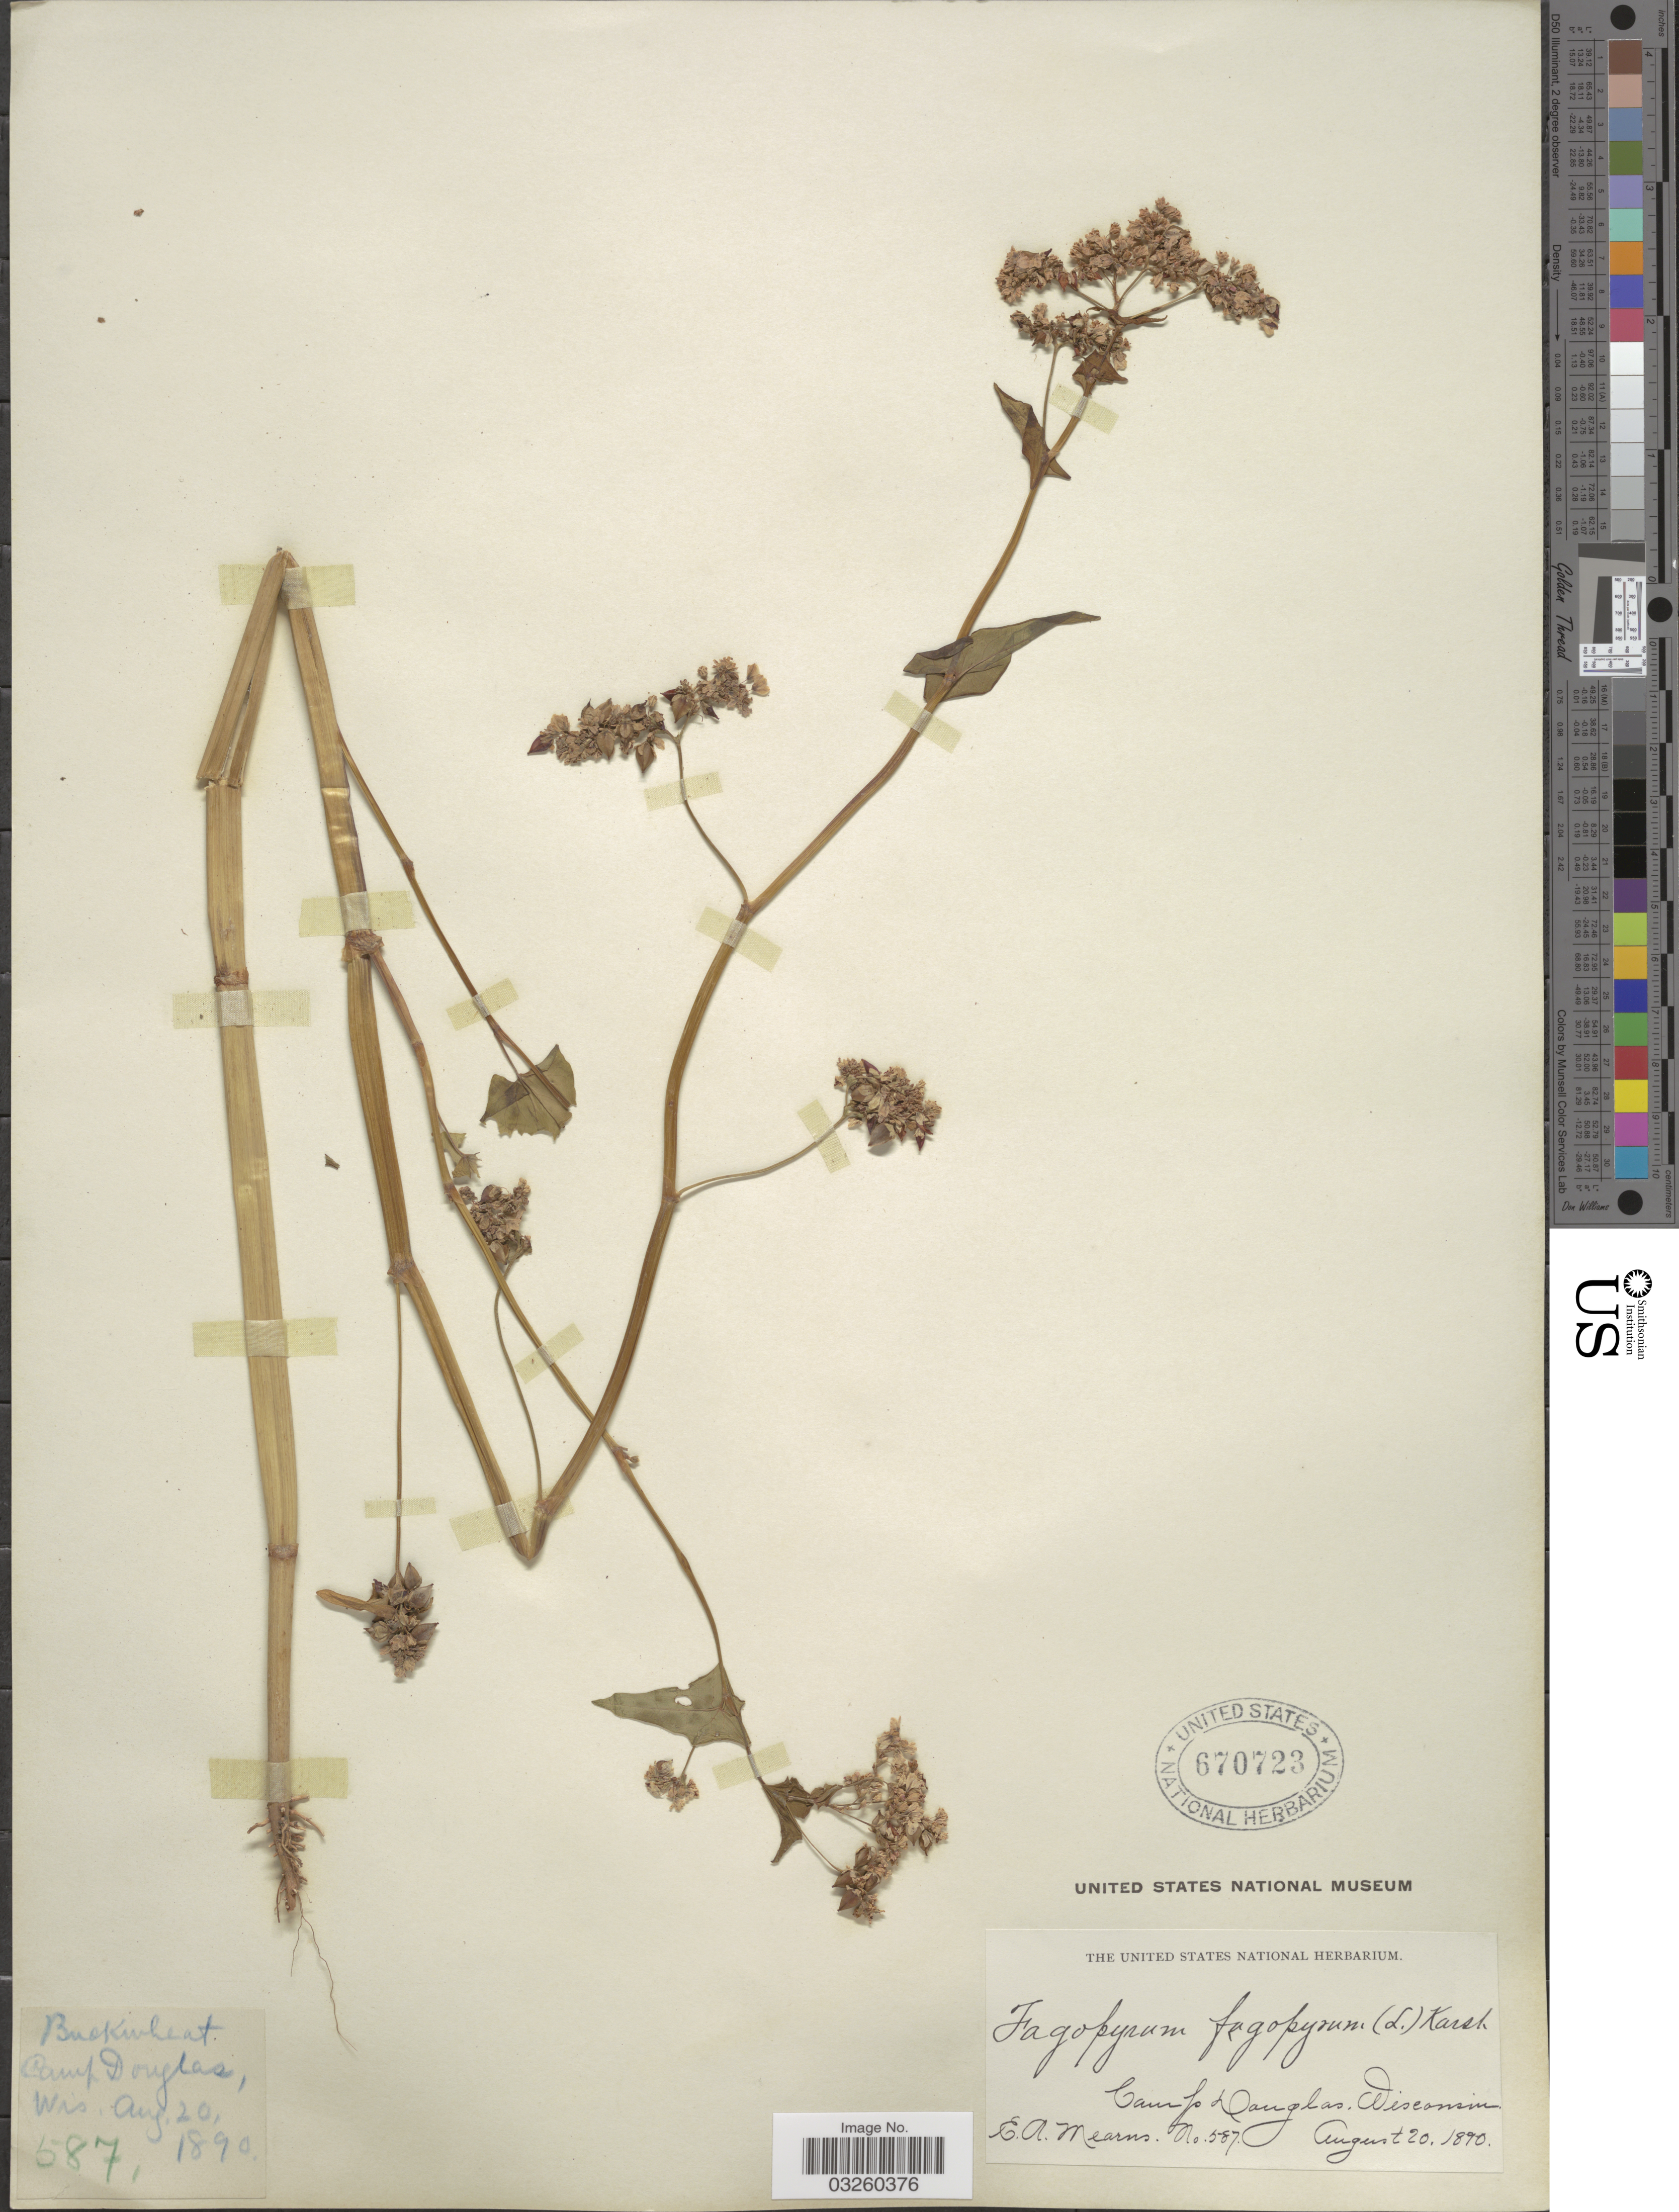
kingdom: Plantae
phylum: Tracheophyta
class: Magnoliopsida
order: Caryophyllales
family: Polygonaceae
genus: Fagopyrum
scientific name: Fagopyrum esculentum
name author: Moench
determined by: Strong, Mark T., (BOT), Smithsonian Institution - National Museum of Natural History (UNITED STATES)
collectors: E. A. Mearns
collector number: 587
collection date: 1890-08-20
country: United States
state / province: Wisconsin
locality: Camp Douglas.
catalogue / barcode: US 670723